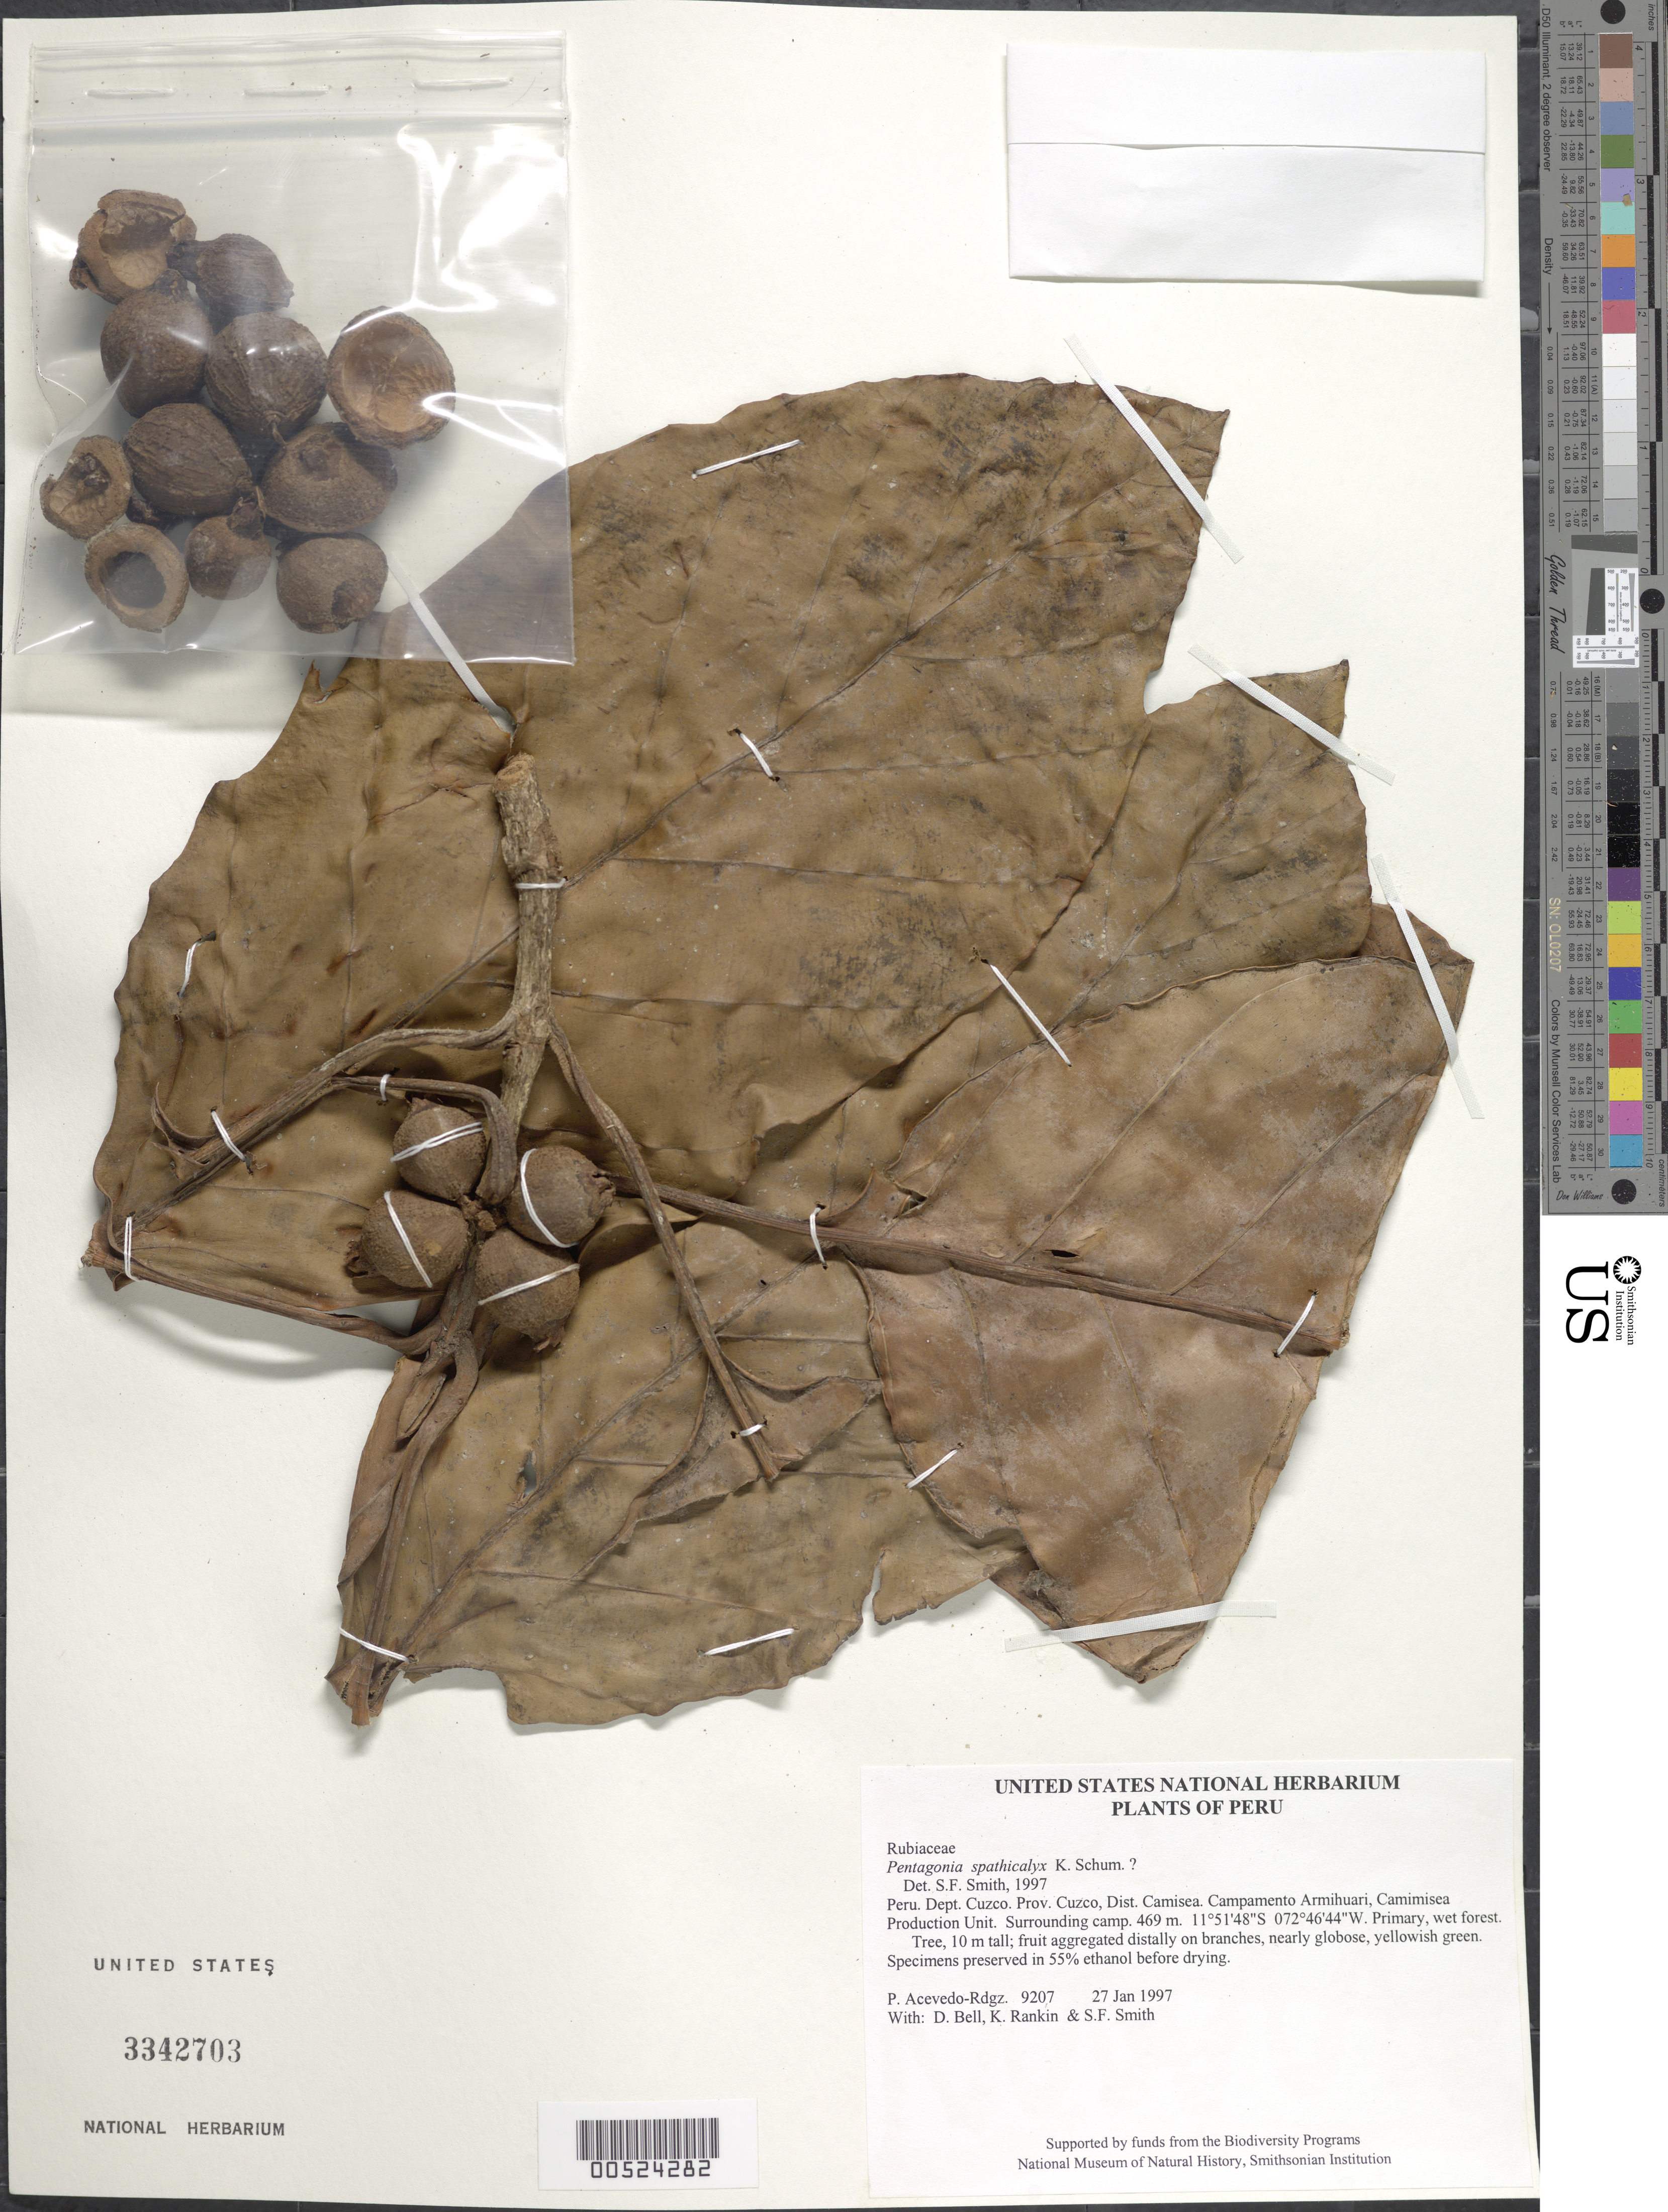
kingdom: Plantae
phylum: Tracheophyta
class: Magnoliopsida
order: Gentianales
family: Rubiaceae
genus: Pentagonia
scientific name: Pentagonia spathicalyx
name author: K. Schum.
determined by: Smith, Stephen F., (US), NMNH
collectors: P. Acevedo-Rodr., D. A. Bell, K. B. Rankin & S.F. Smith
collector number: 9207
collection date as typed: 27 Jan 1997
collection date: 1997-01-27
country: Peru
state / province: Cusco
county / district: Cusco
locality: Districto Camisea, Campamento Armihuari, Camimisea Production Unit. Surrounding camp.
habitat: Primary, wet forest.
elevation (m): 469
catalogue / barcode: US 3342703